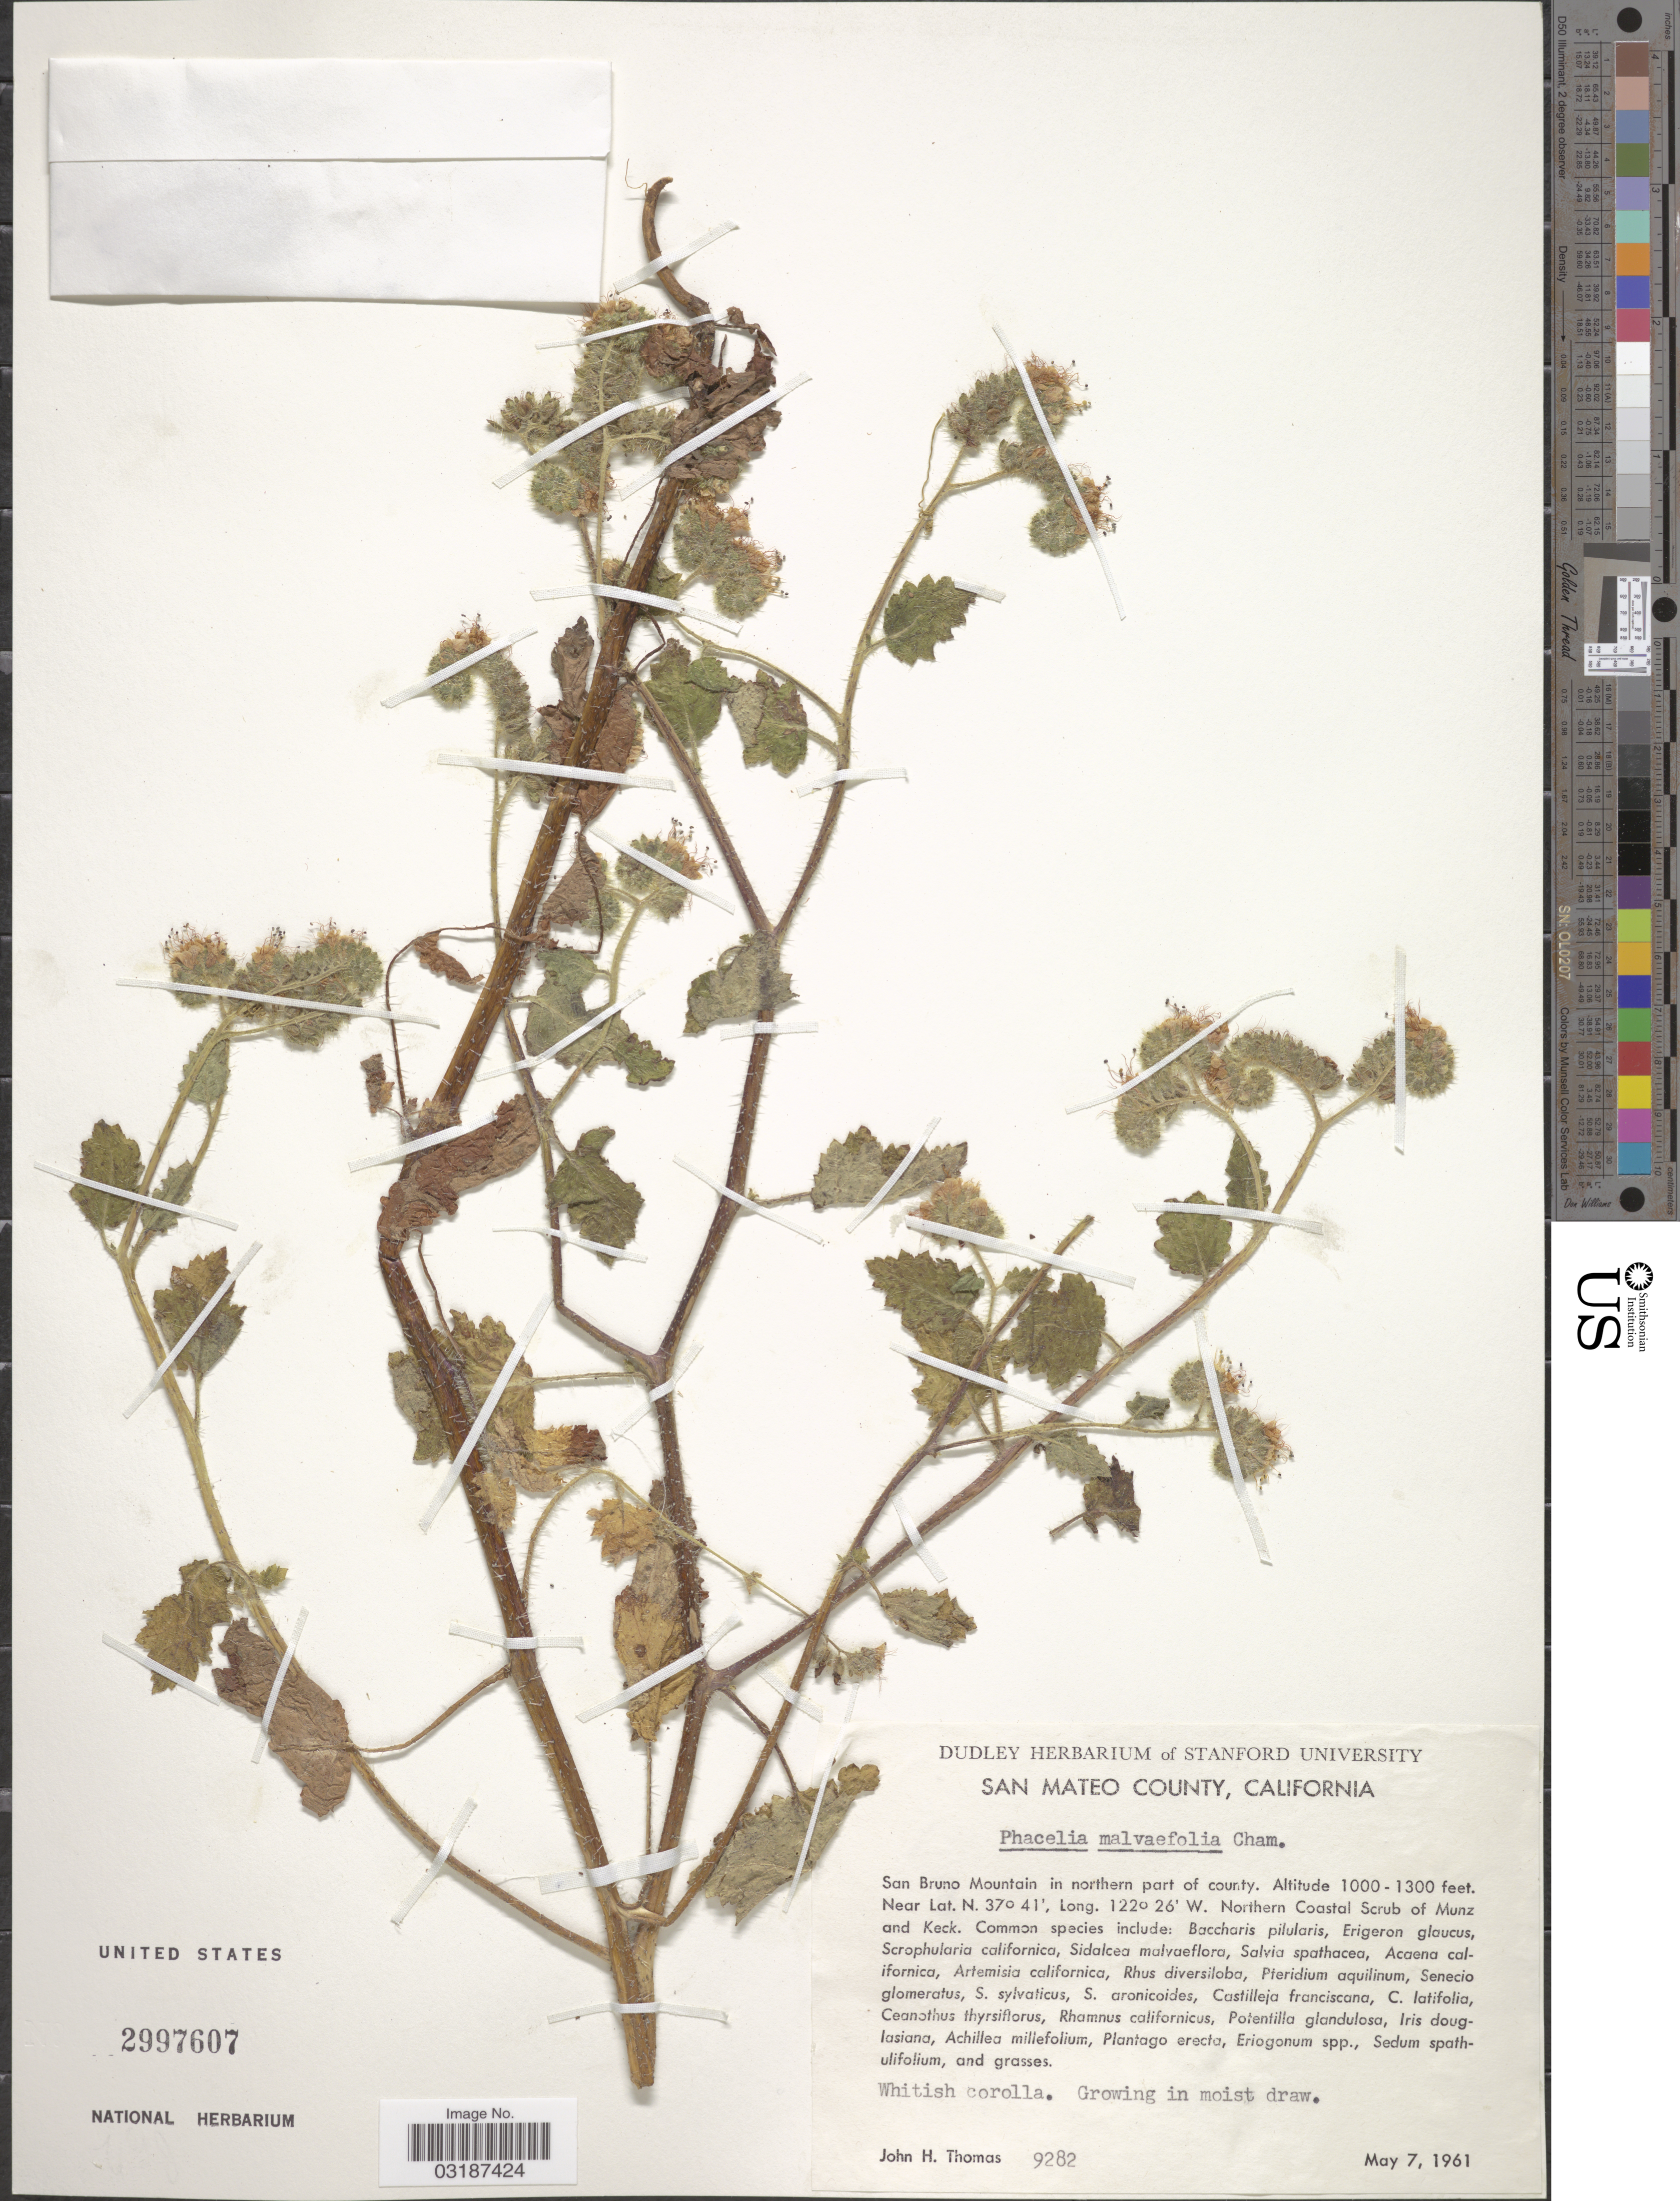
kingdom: Plantae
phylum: Tracheophyta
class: Magnoliopsida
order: Boraginales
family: Hydrophyllaceae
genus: Phacelia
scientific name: Phacelia malvifolia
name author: Cham.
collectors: J. H. Thomas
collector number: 9282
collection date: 1961-05-07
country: United States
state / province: California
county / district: San Mateo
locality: San Mateo County. San Bruno Mountain in northern part of country. Northern Coastal Scrub of Munz and Keck. [unsure placement]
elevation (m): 305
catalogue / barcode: US 2997607